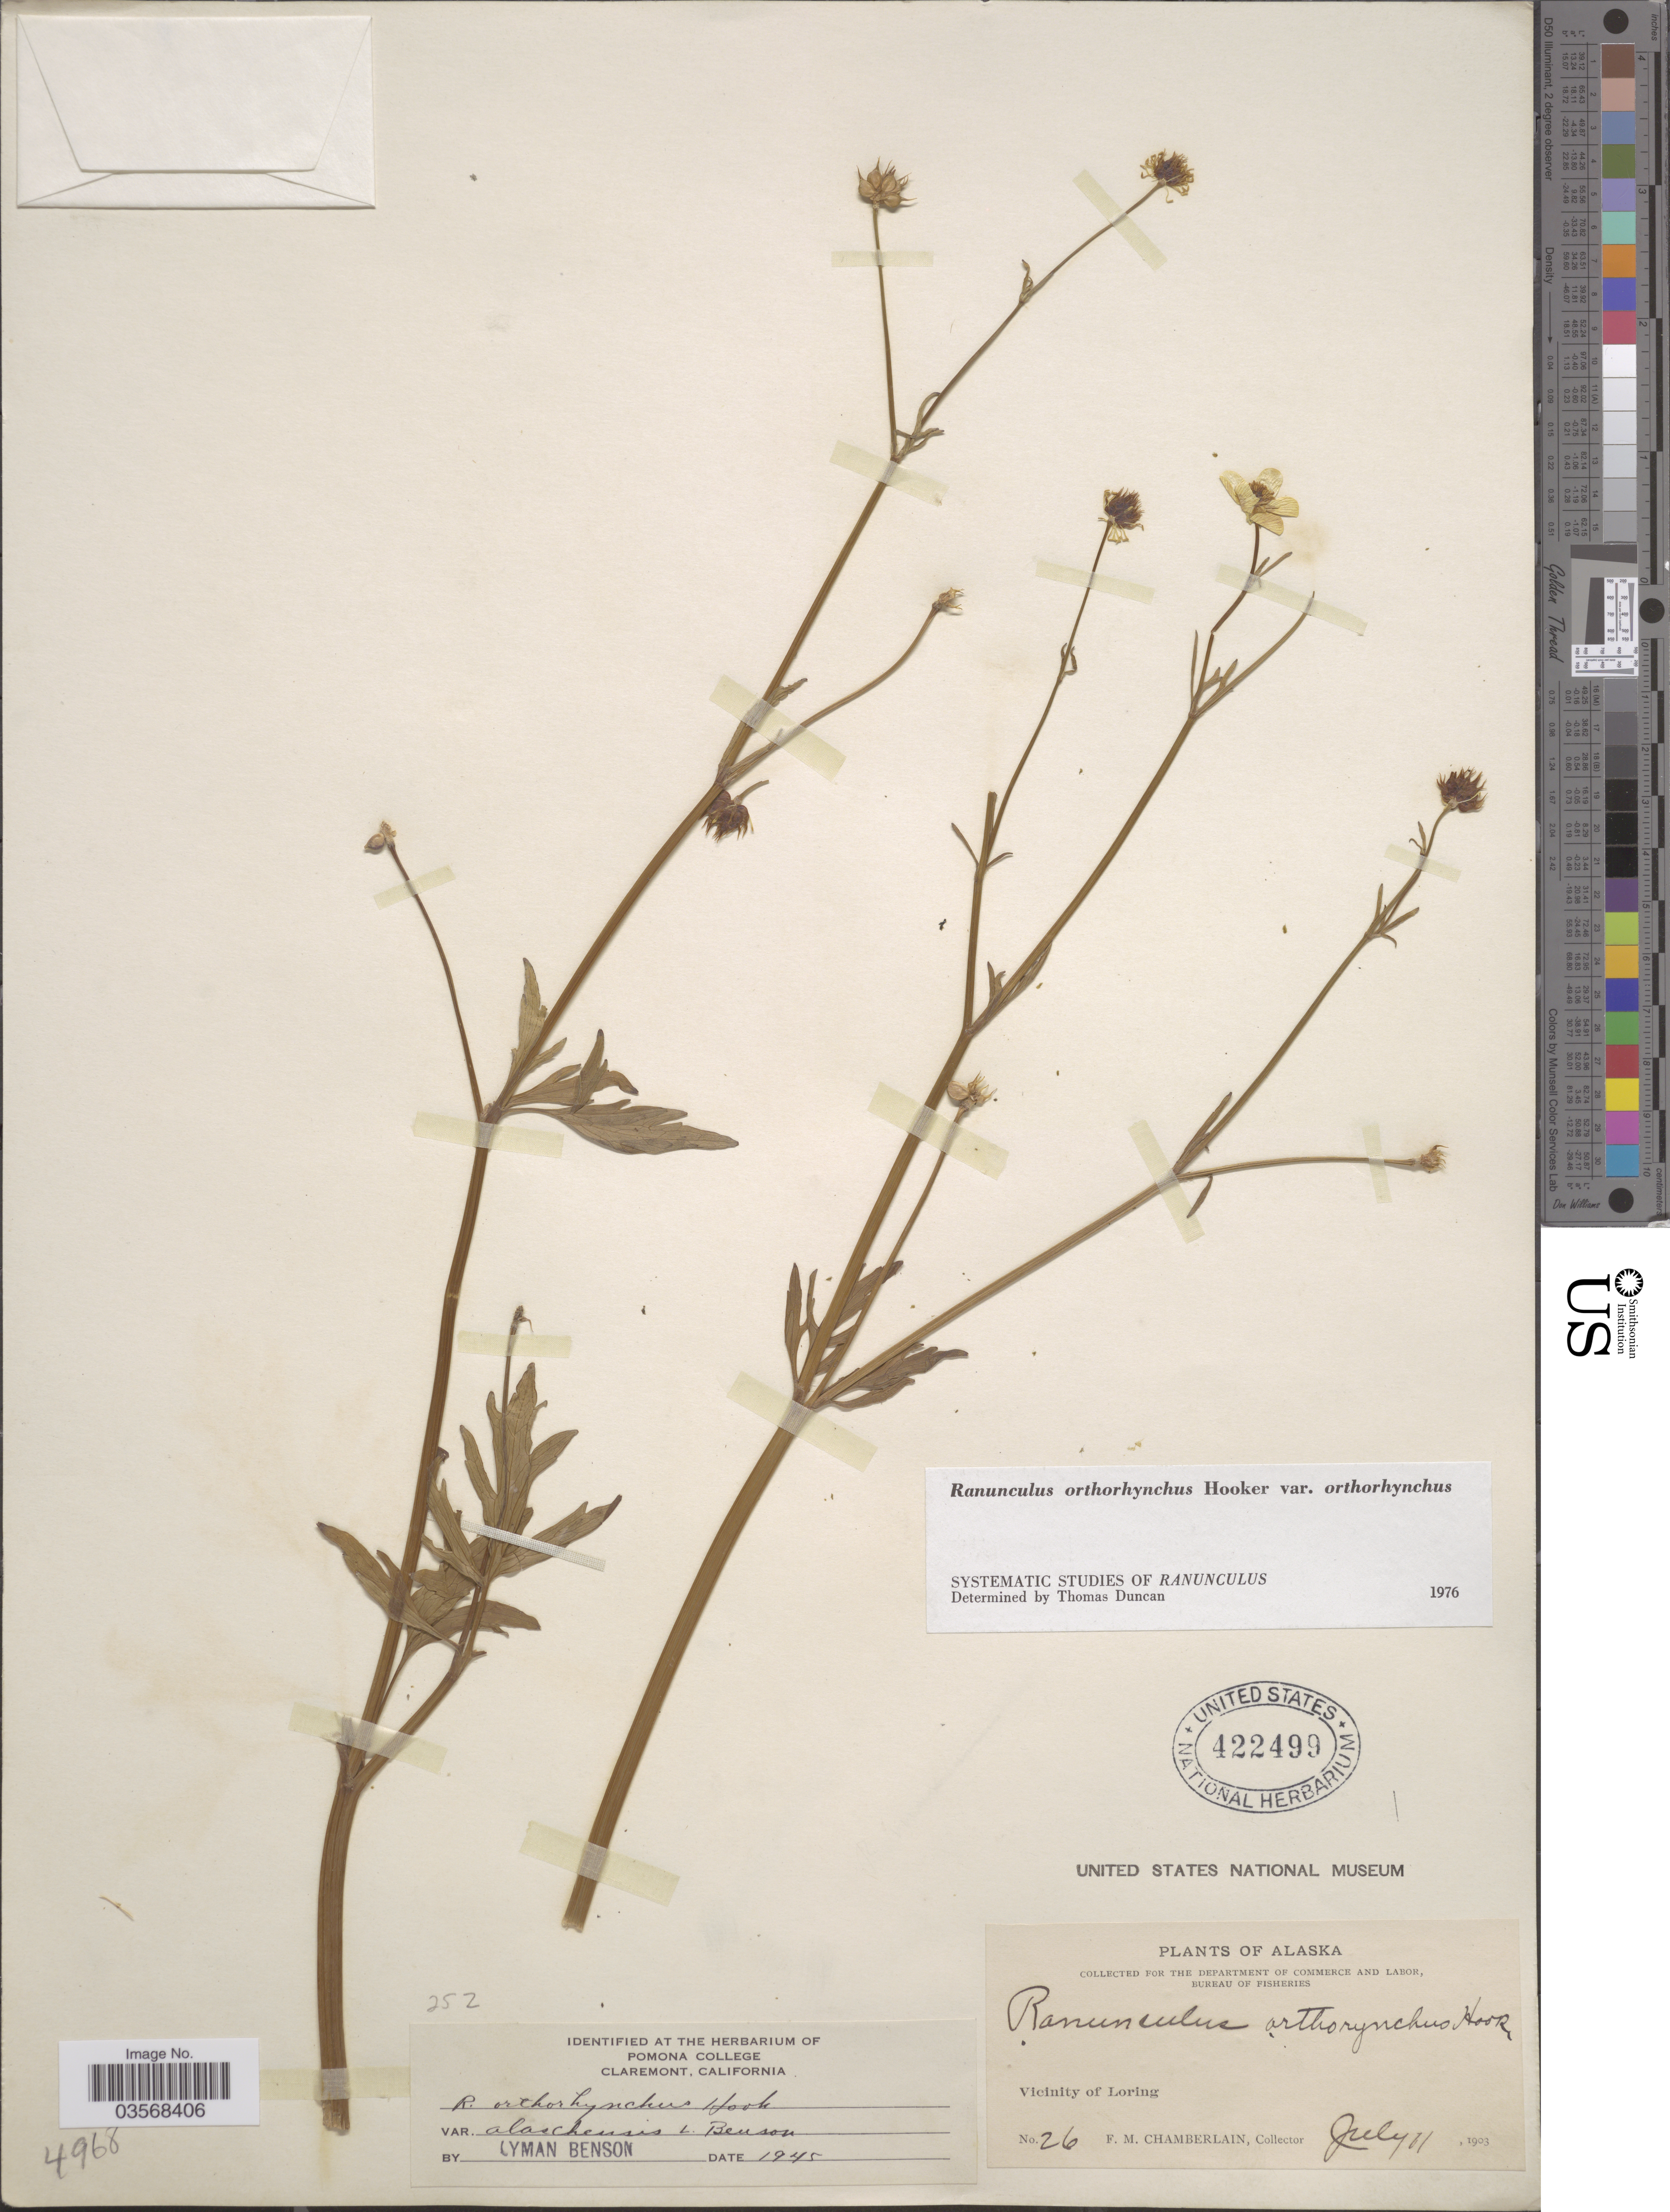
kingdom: Plantae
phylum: Tracheophyta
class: Magnoliopsida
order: Ranunculales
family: Ranunculaceae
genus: Ranunculus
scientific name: Ranunculus orthorhynchus var. orthorhynchus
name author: Hook.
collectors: F. Chamberlain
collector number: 26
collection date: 1903-07-11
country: United States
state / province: Alaska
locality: Vicinity of Loring.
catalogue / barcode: US 422499